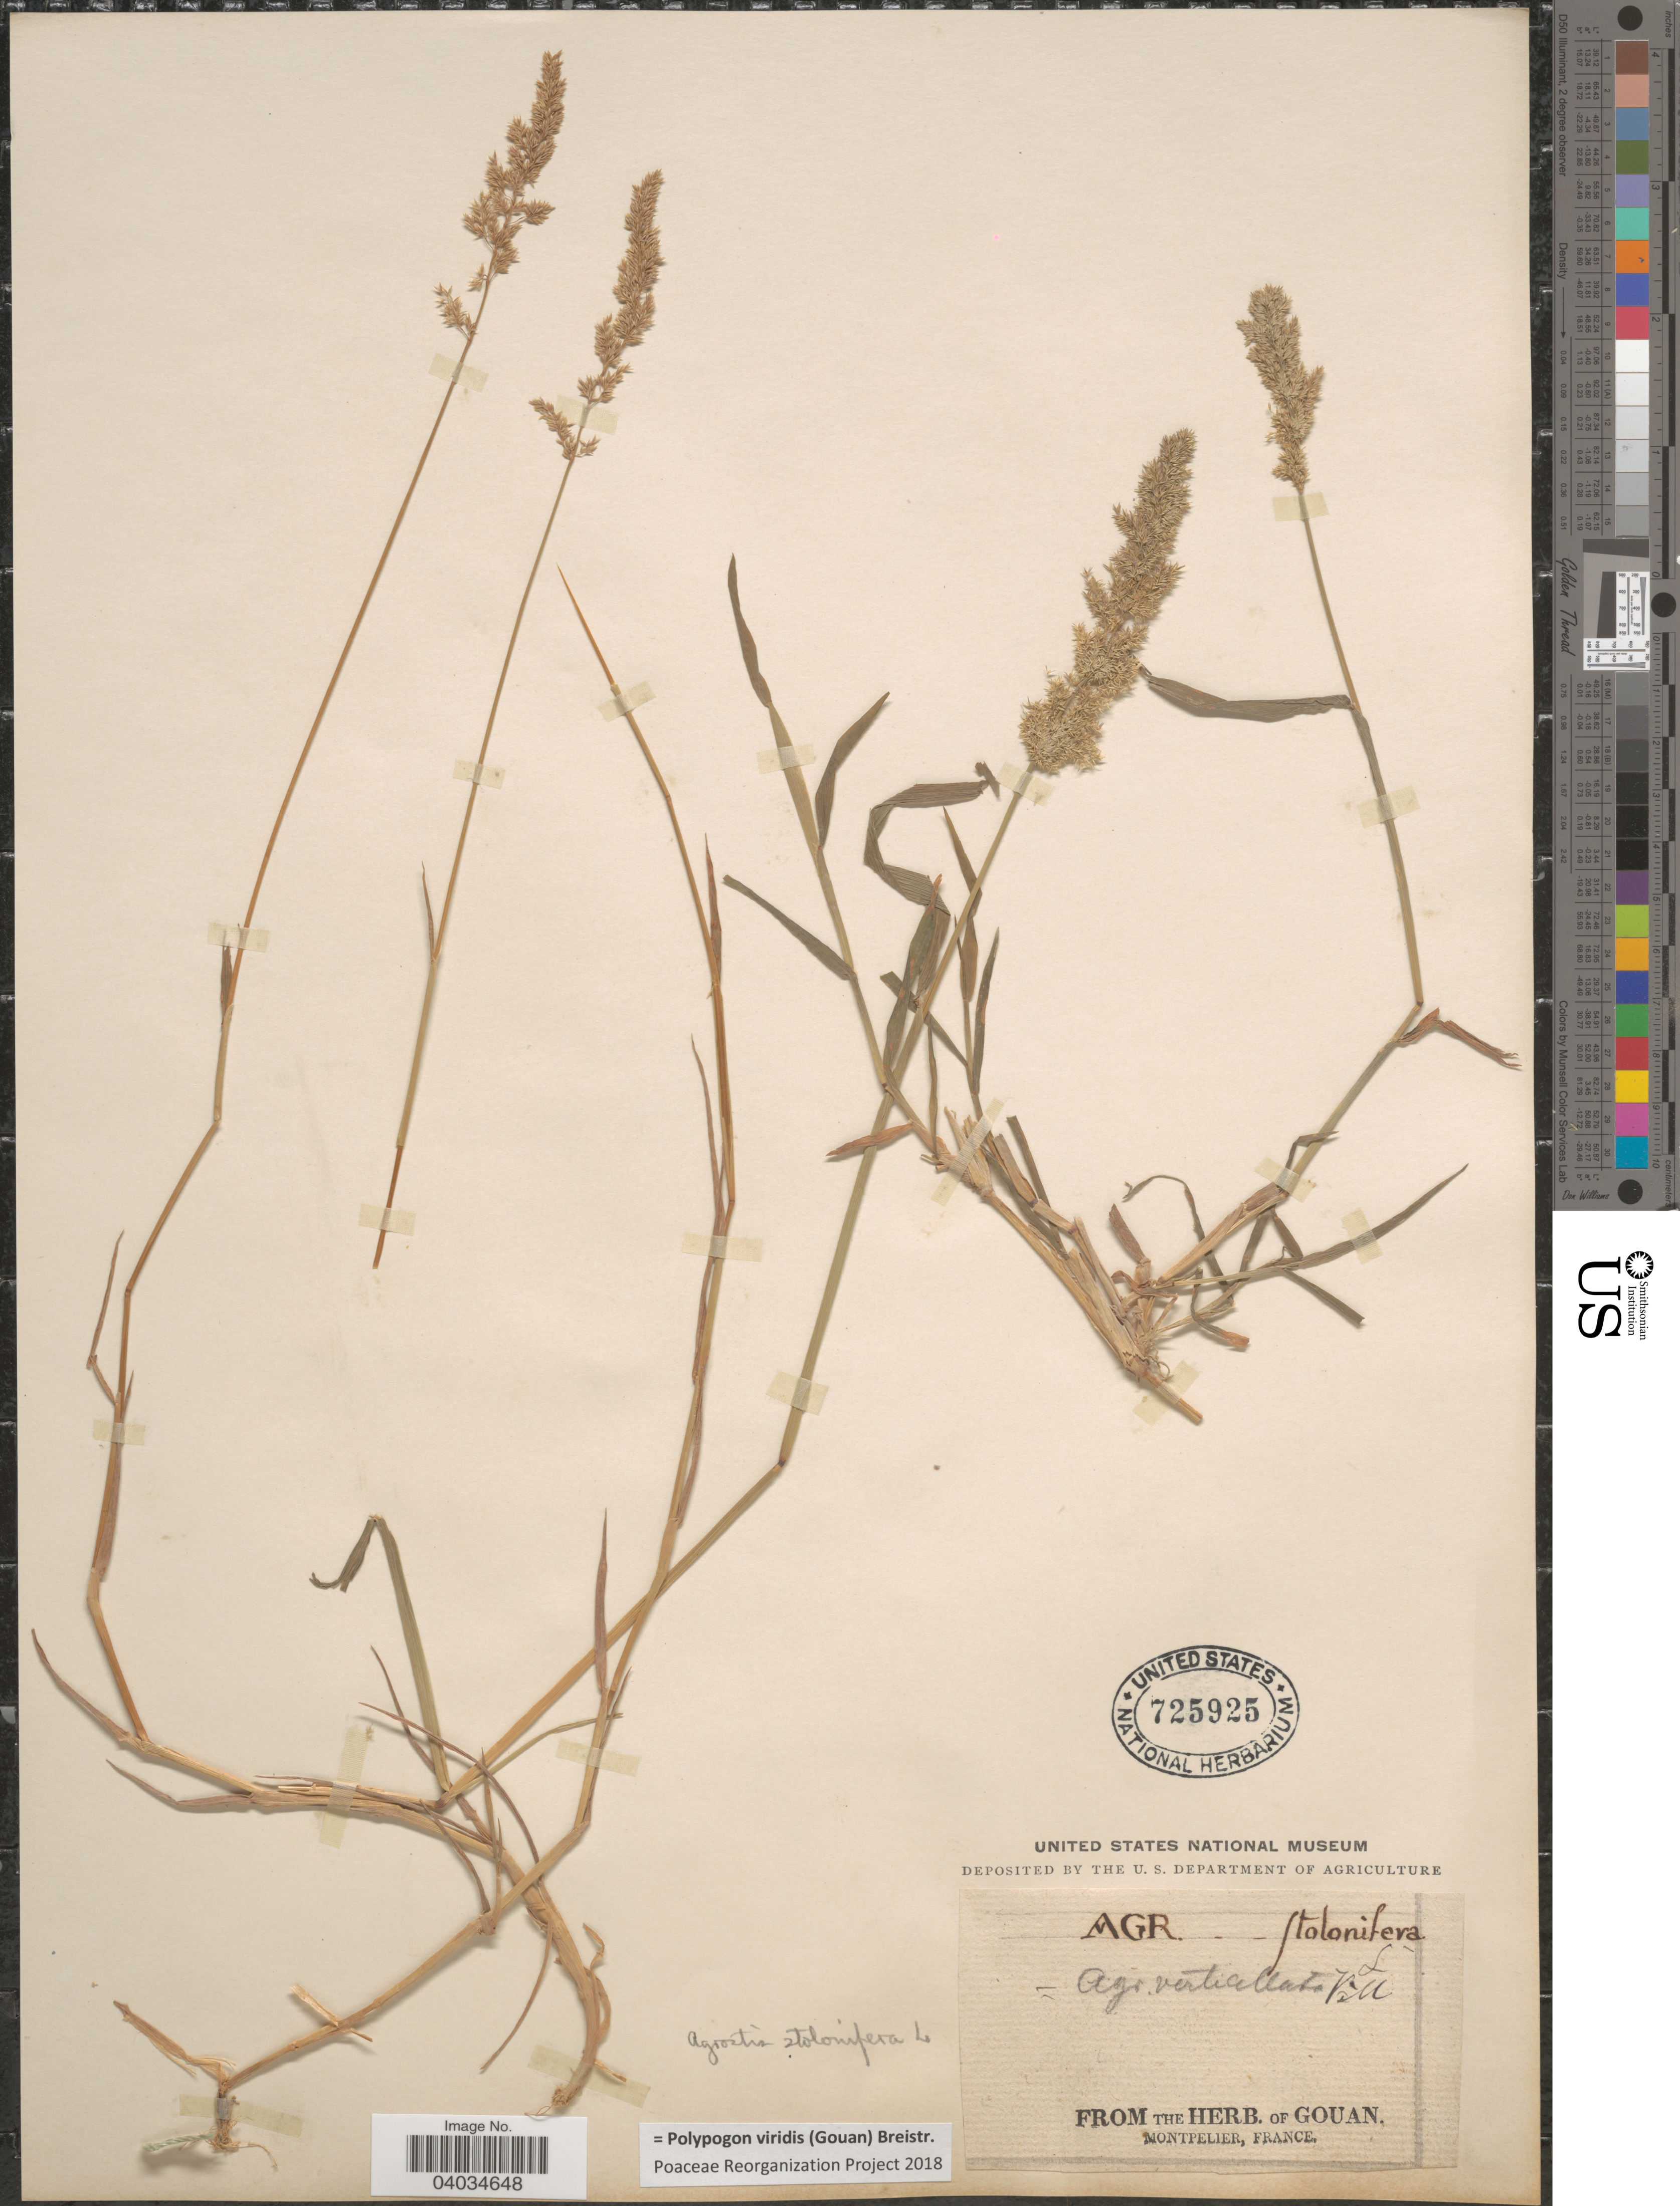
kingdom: Plantae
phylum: Tracheophyta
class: Liliopsida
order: Poales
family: Poaceae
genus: Polypogon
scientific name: Polypogon viridis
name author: (Gouan) Breistroffer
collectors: ex herb. Gouan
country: France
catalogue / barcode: US 725925